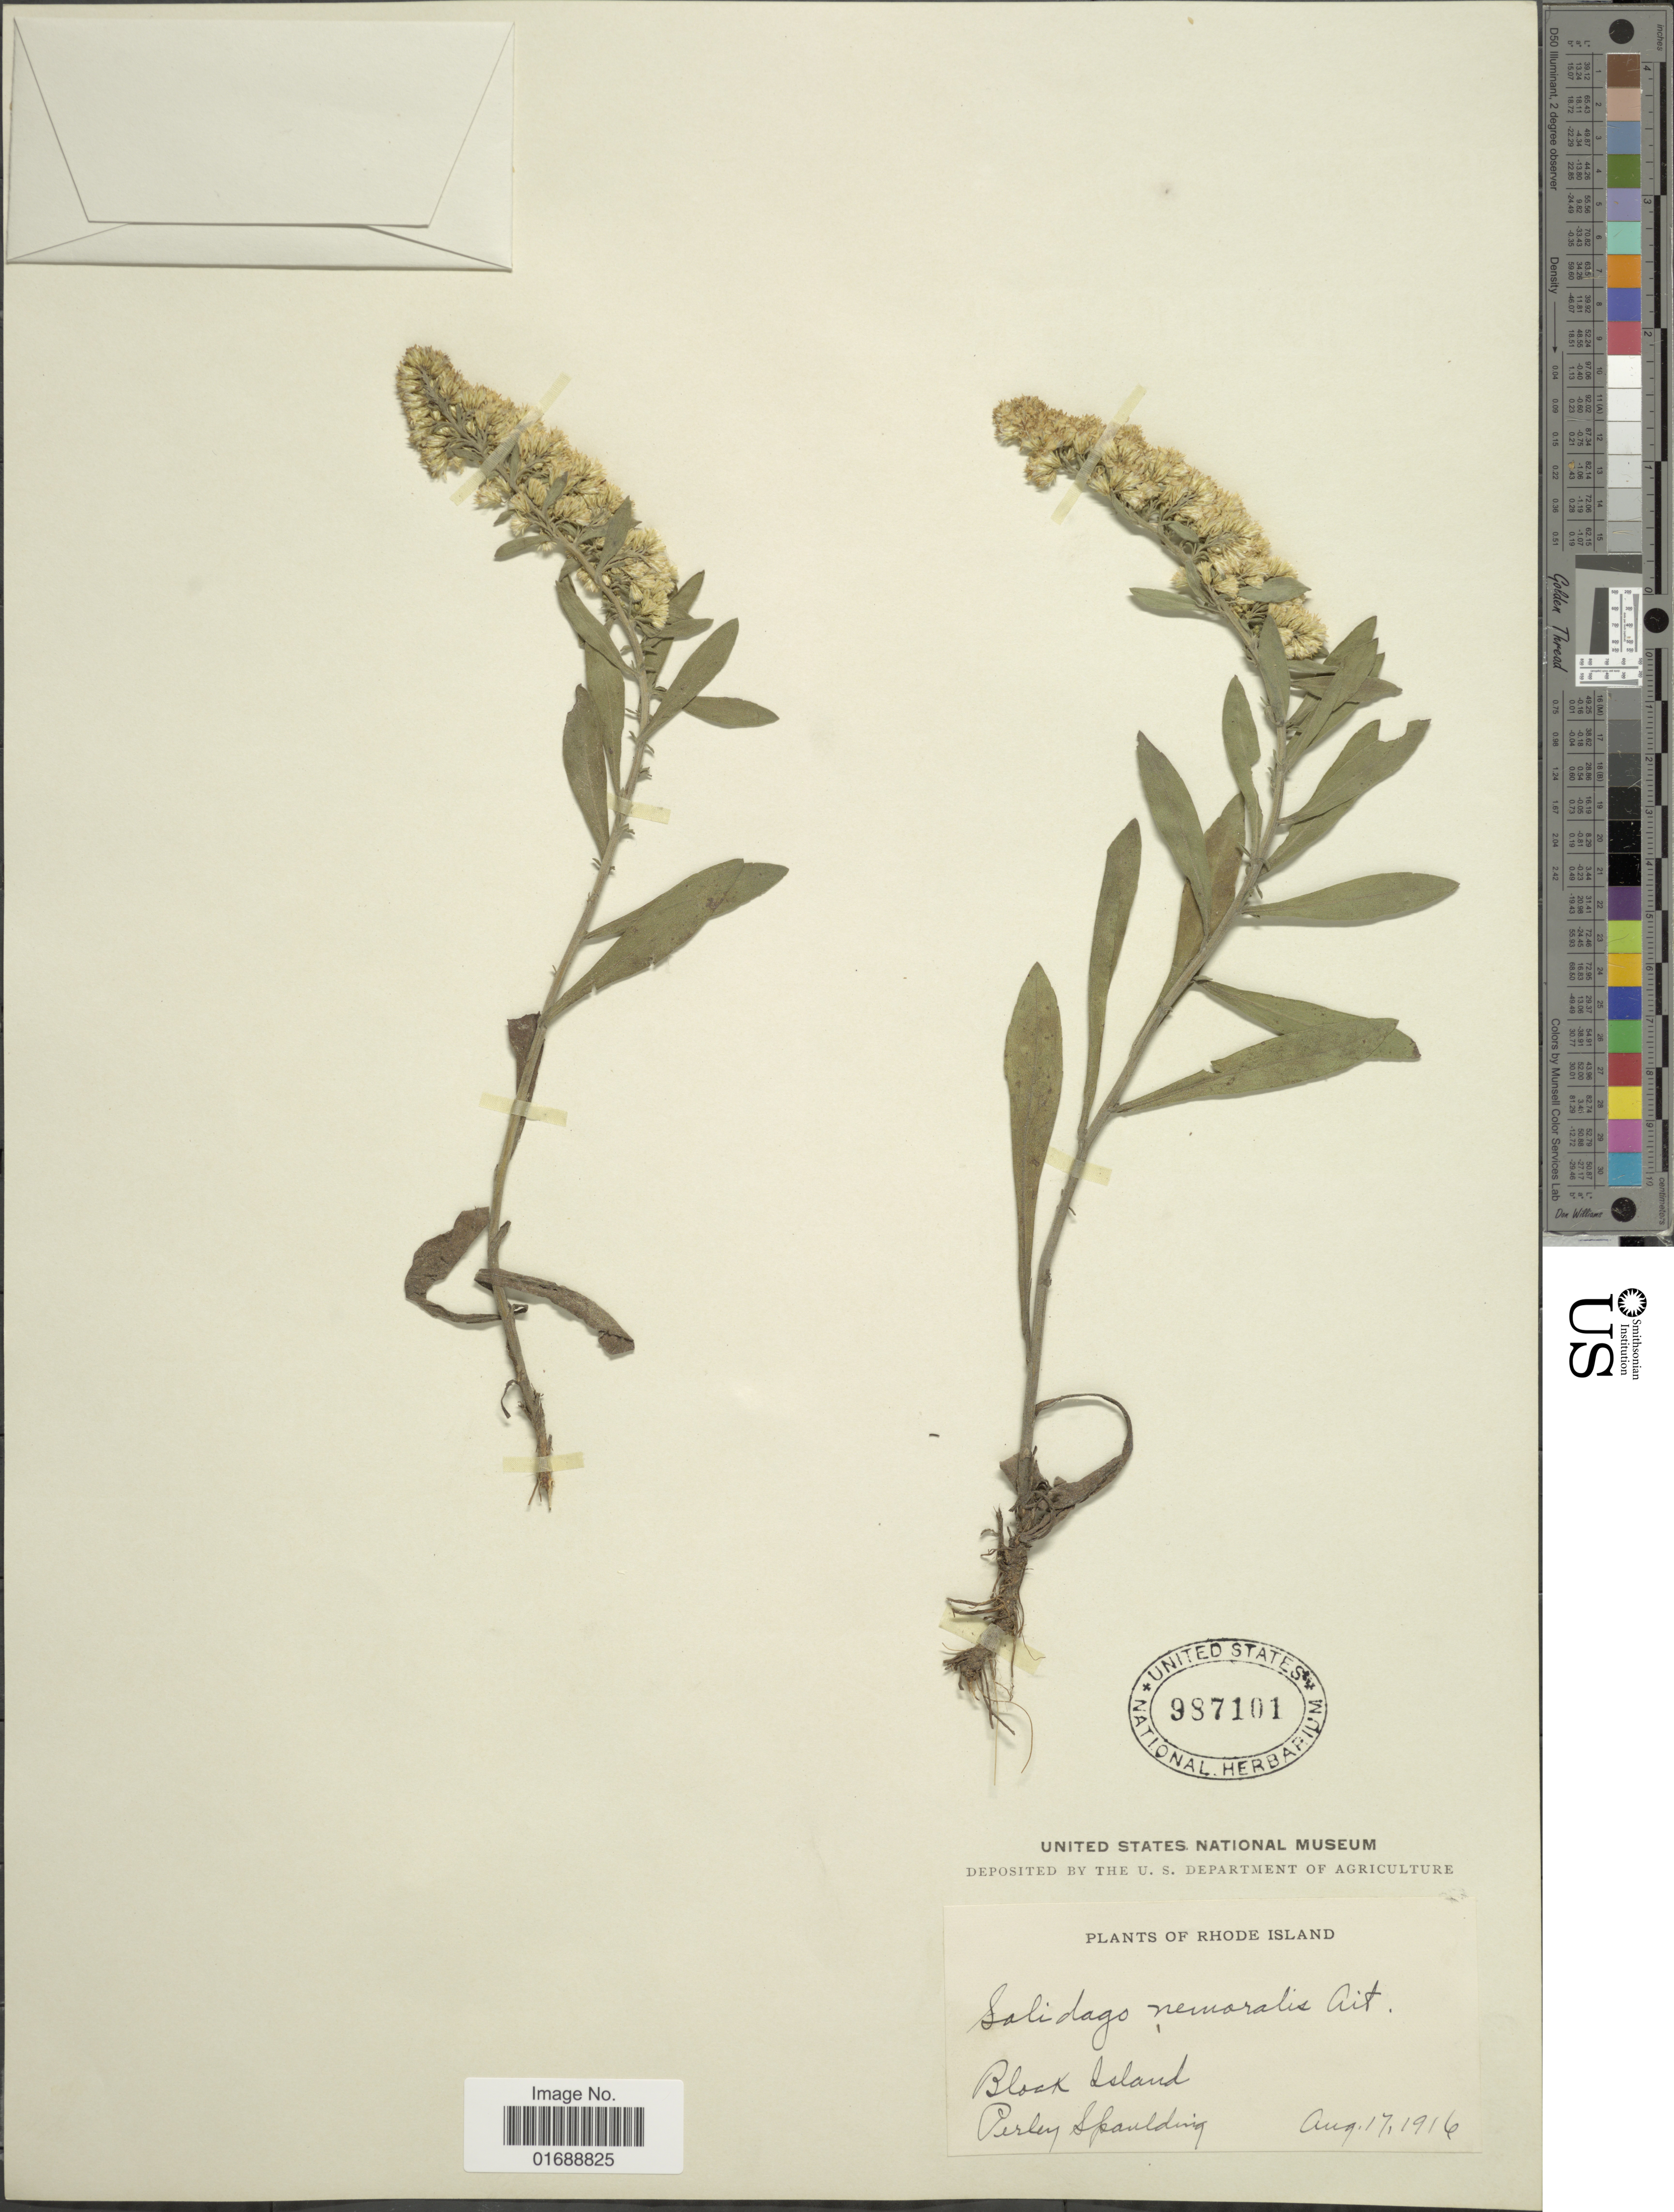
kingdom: Plantae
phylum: Tracheophyta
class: Magnoliopsida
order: Asterales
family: Asteraceae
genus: Solidago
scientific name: Solidago nemoralis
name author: Aiton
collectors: P. Spaulding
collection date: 1916-08-17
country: United States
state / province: Rhode Island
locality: Block Island.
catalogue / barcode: US 987101